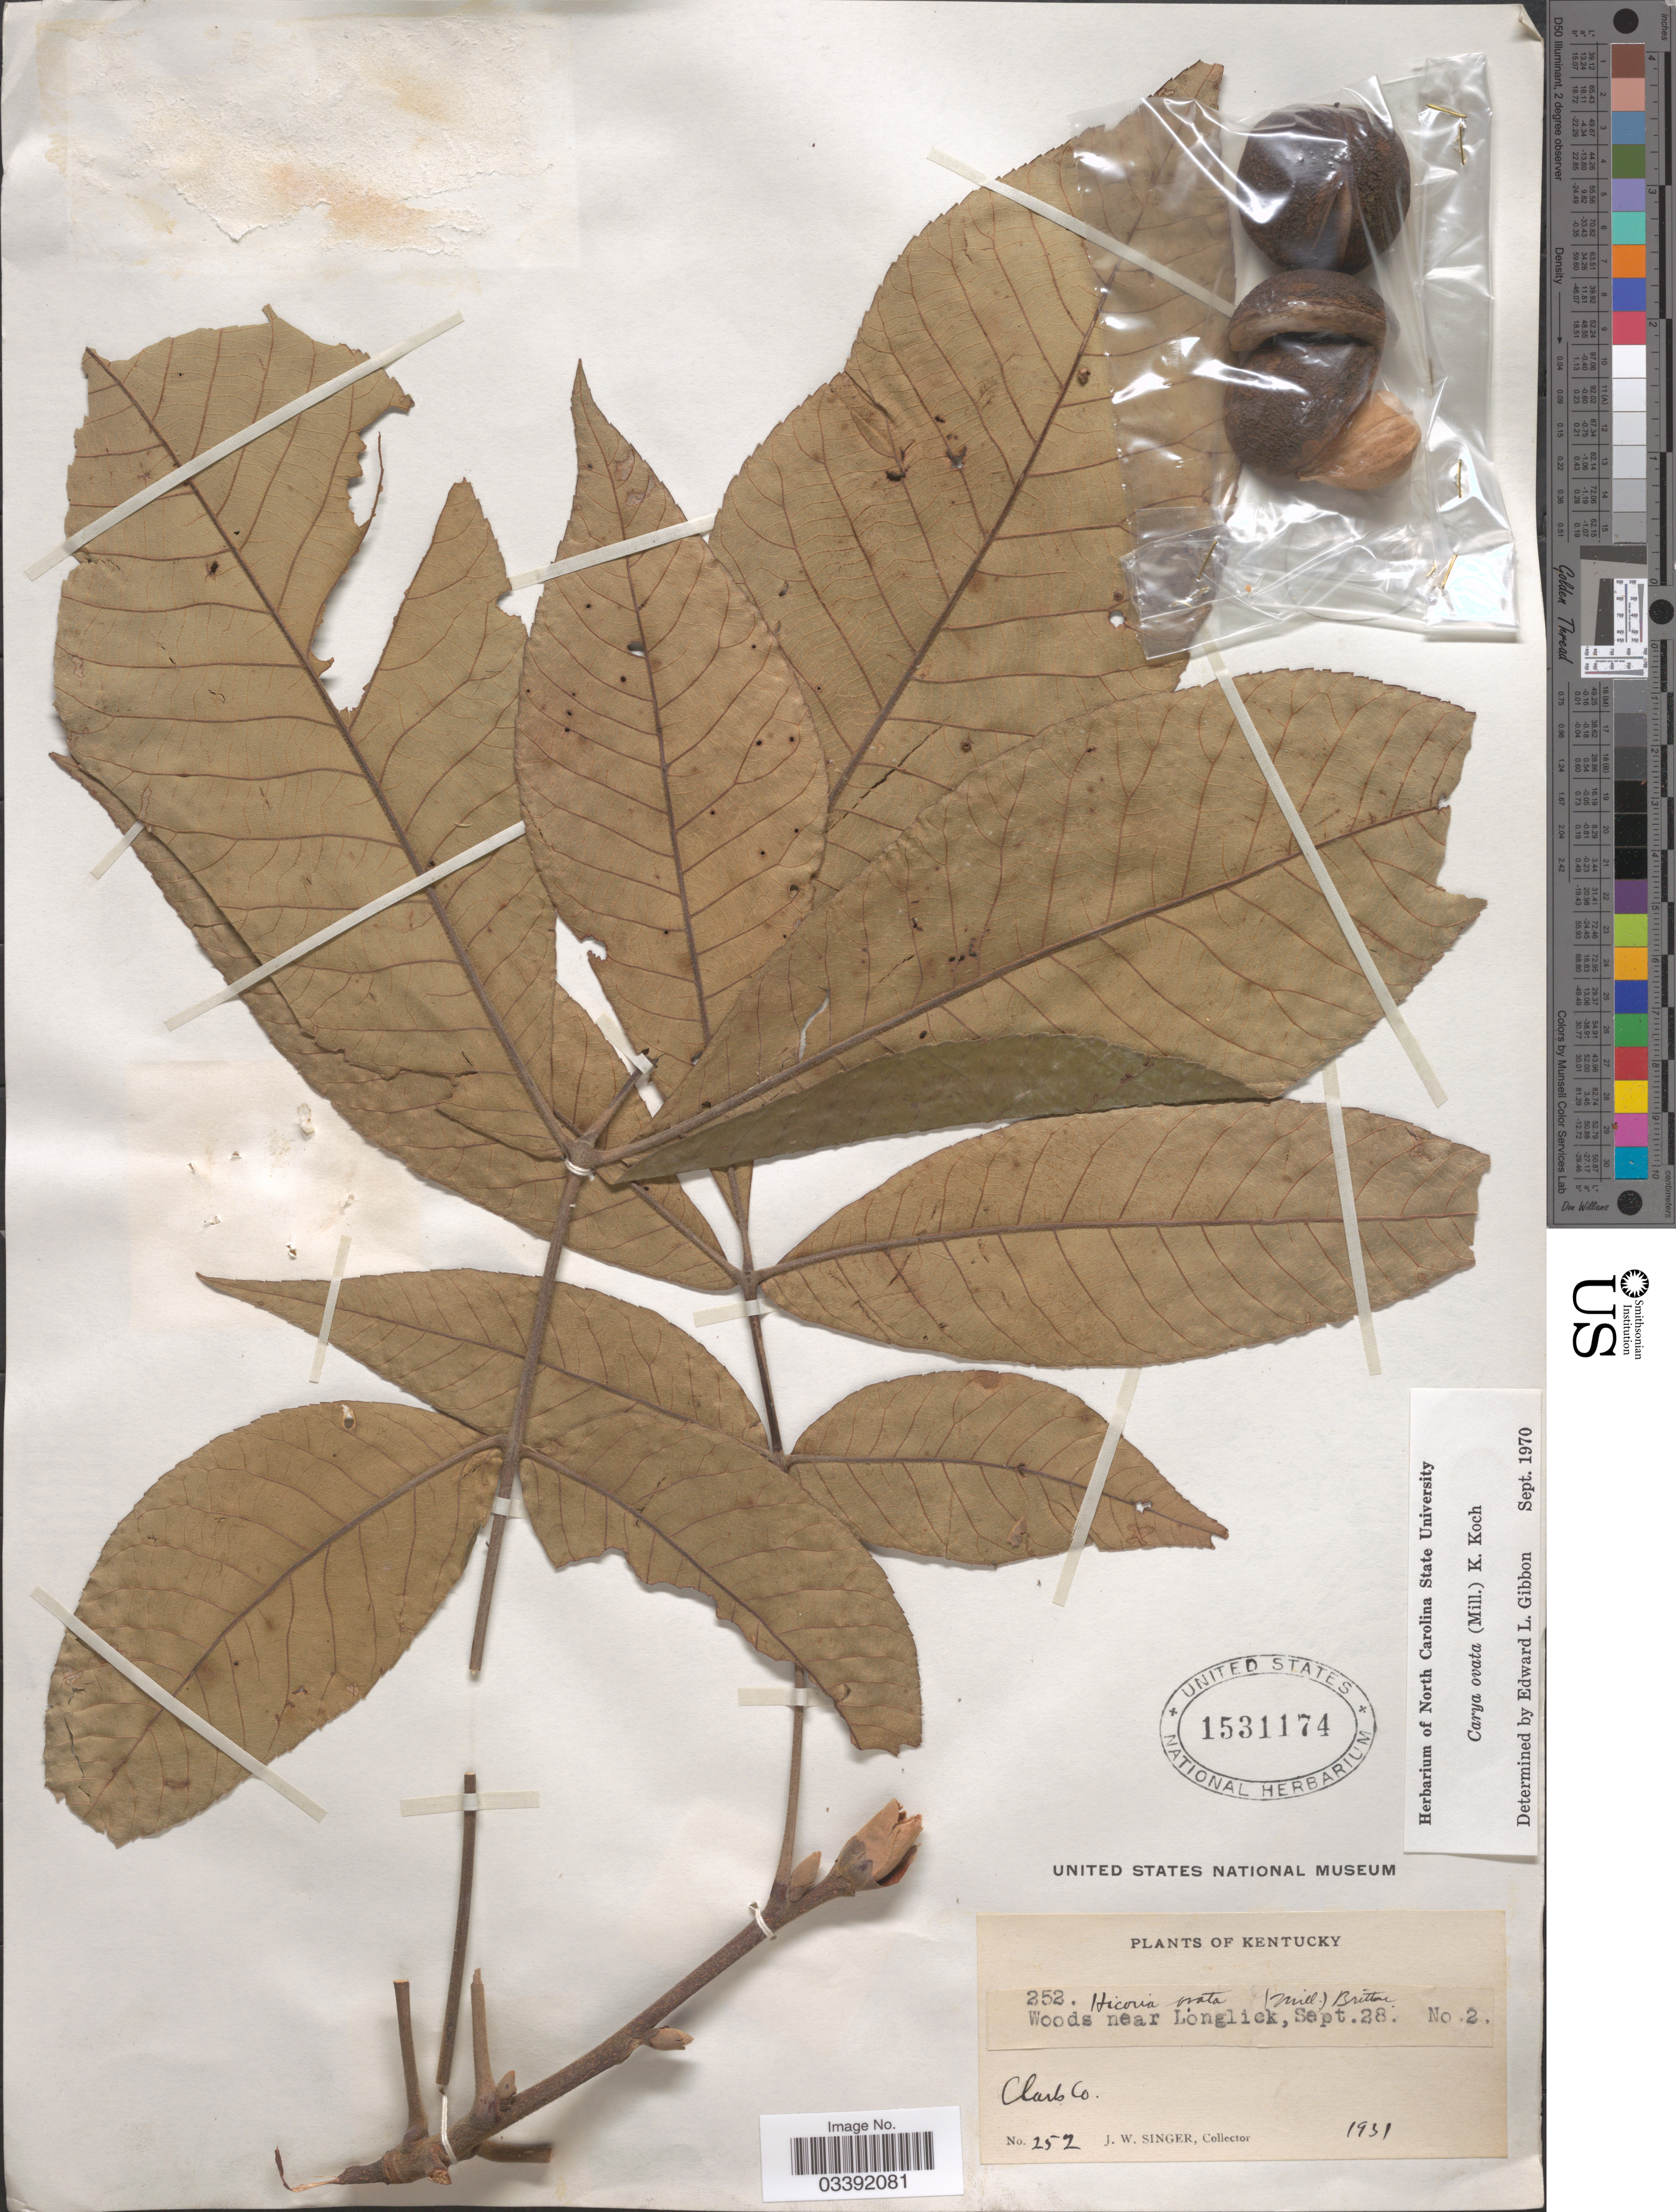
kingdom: Plantae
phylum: Tracheophyta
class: Magnoliopsida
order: Fagales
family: Juglandaceae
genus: Carya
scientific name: Carya ovata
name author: (Mill.) K. Koch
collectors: J. EW. Singer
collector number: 252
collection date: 1931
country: United States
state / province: Kentucky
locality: Clarks Co.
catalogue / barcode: US 1531174